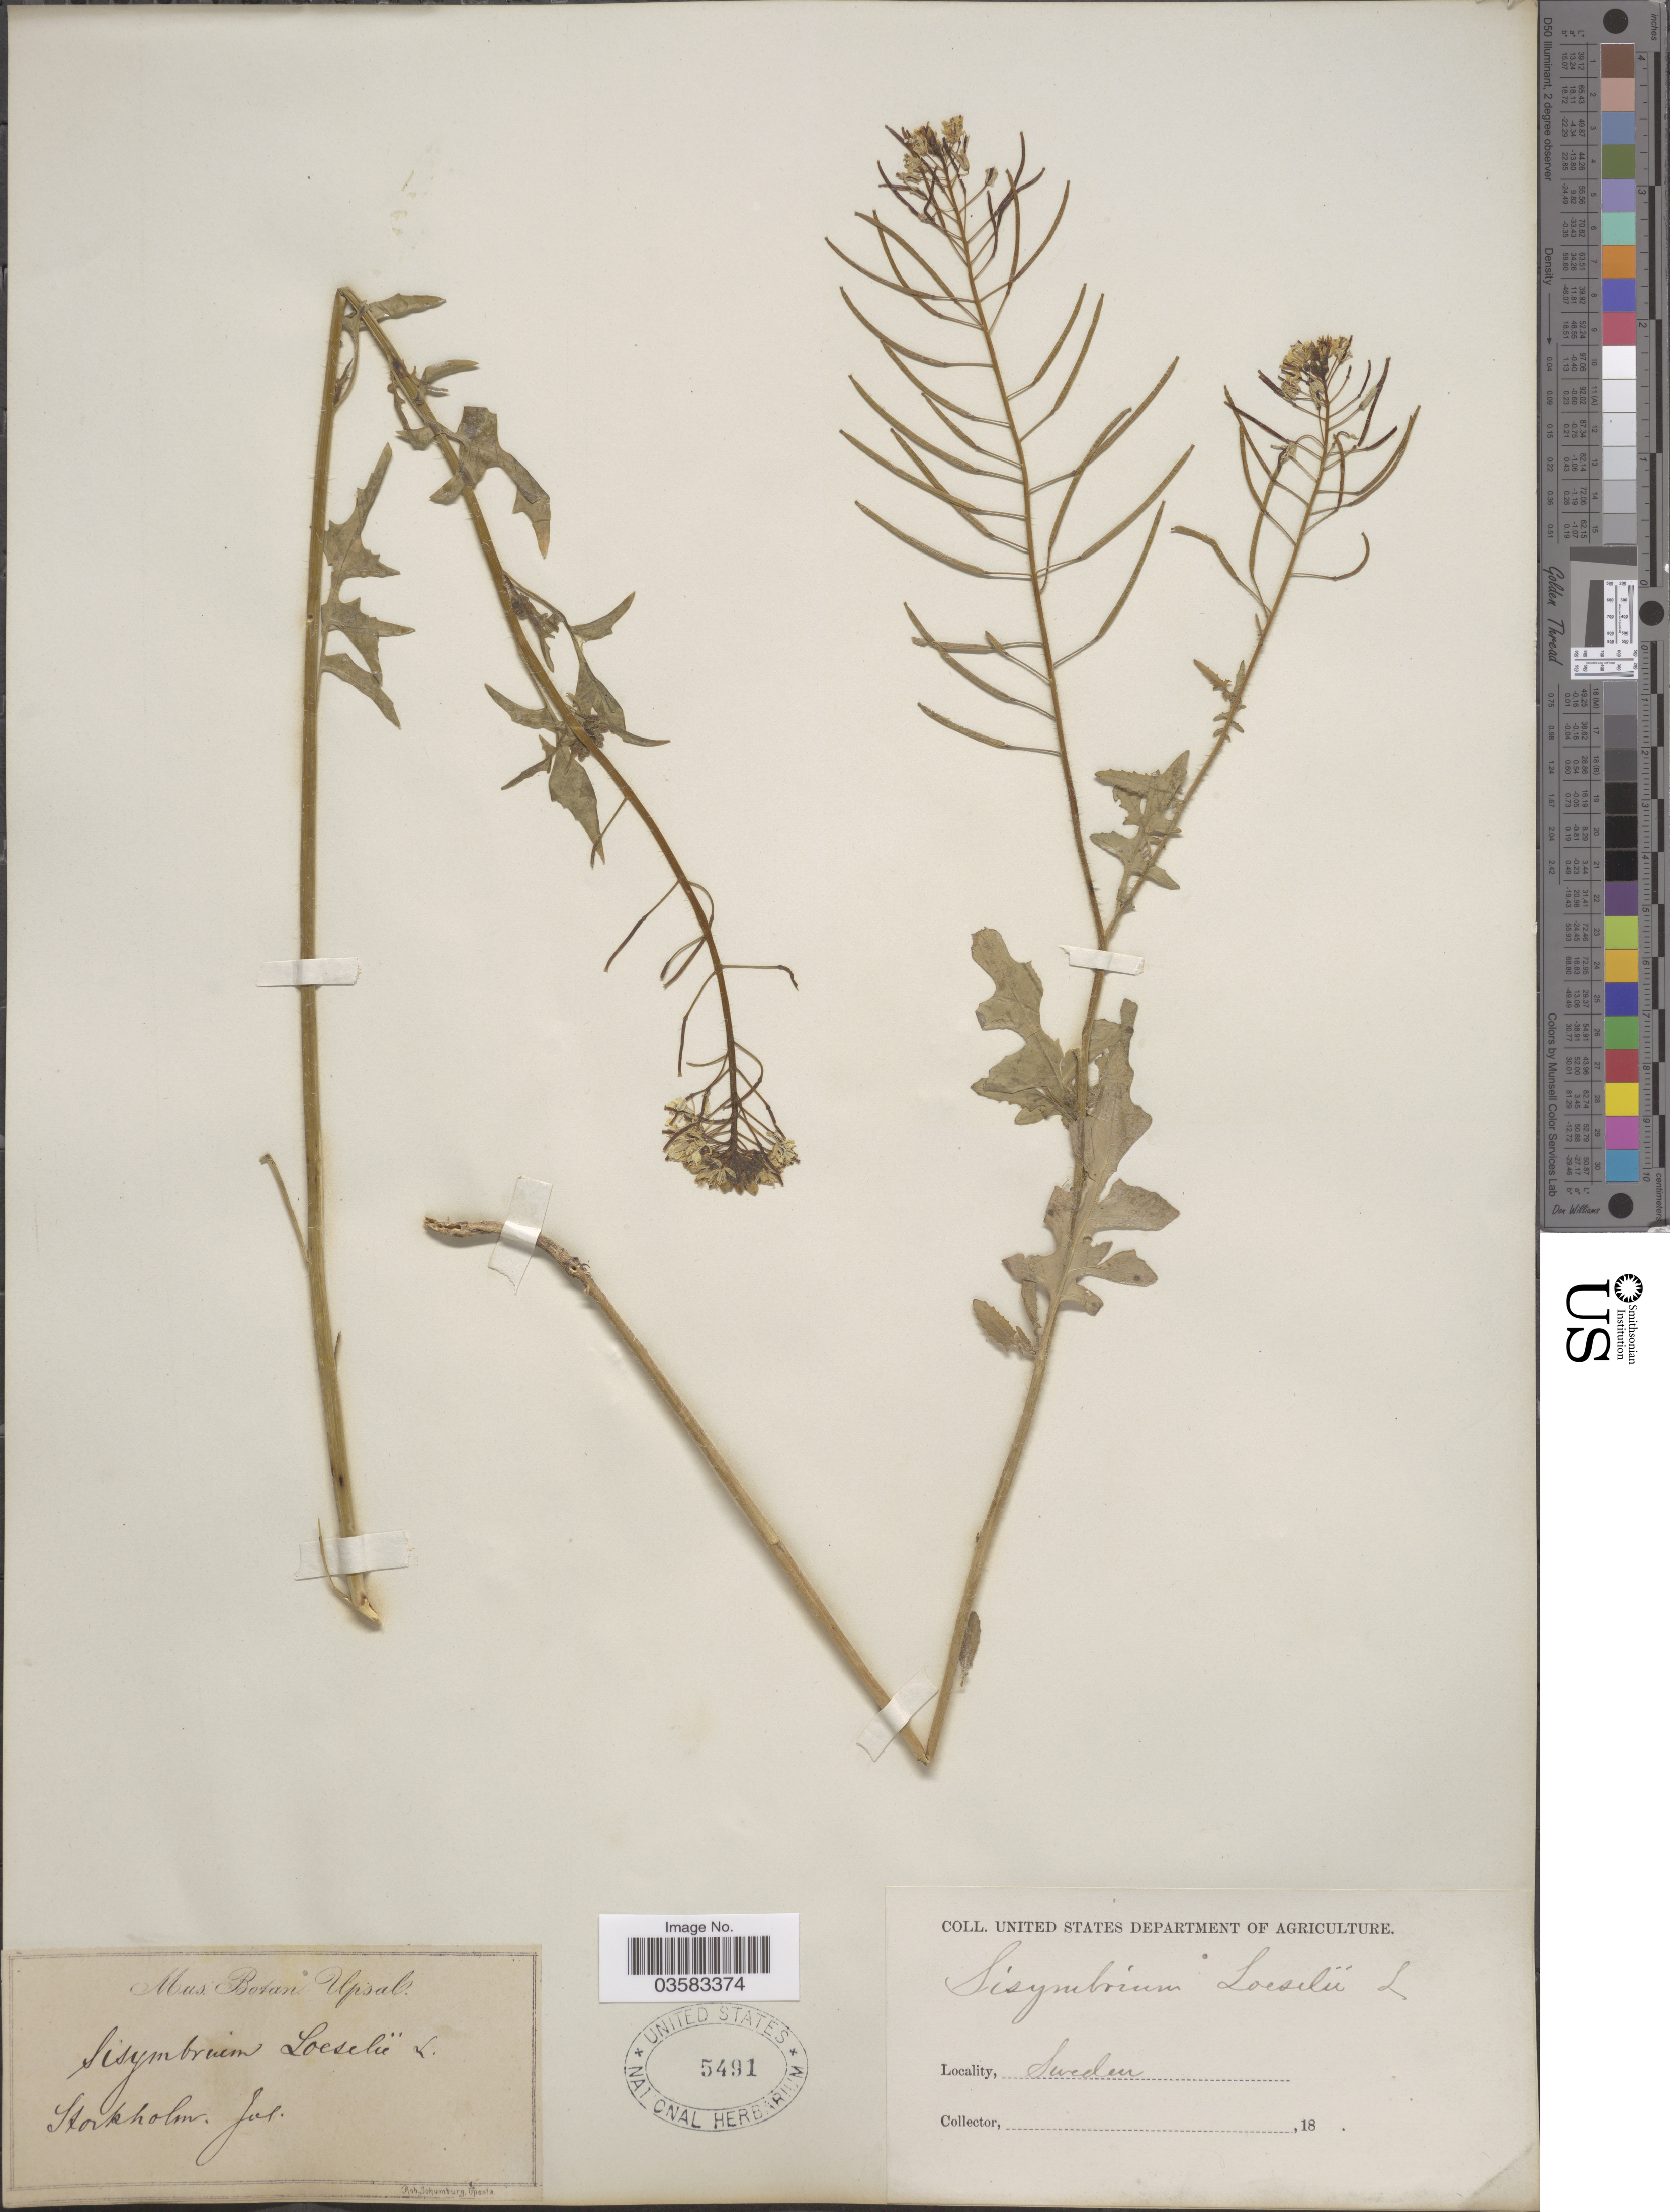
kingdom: Plantae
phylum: Tracheophyta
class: Magnoliopsida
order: Brassicales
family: Brassicaceae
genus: Sisymbrium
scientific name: Sisymbrium loeselii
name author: L.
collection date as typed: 18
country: Sweden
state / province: Stockholm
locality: Stockholm.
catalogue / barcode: US 5491